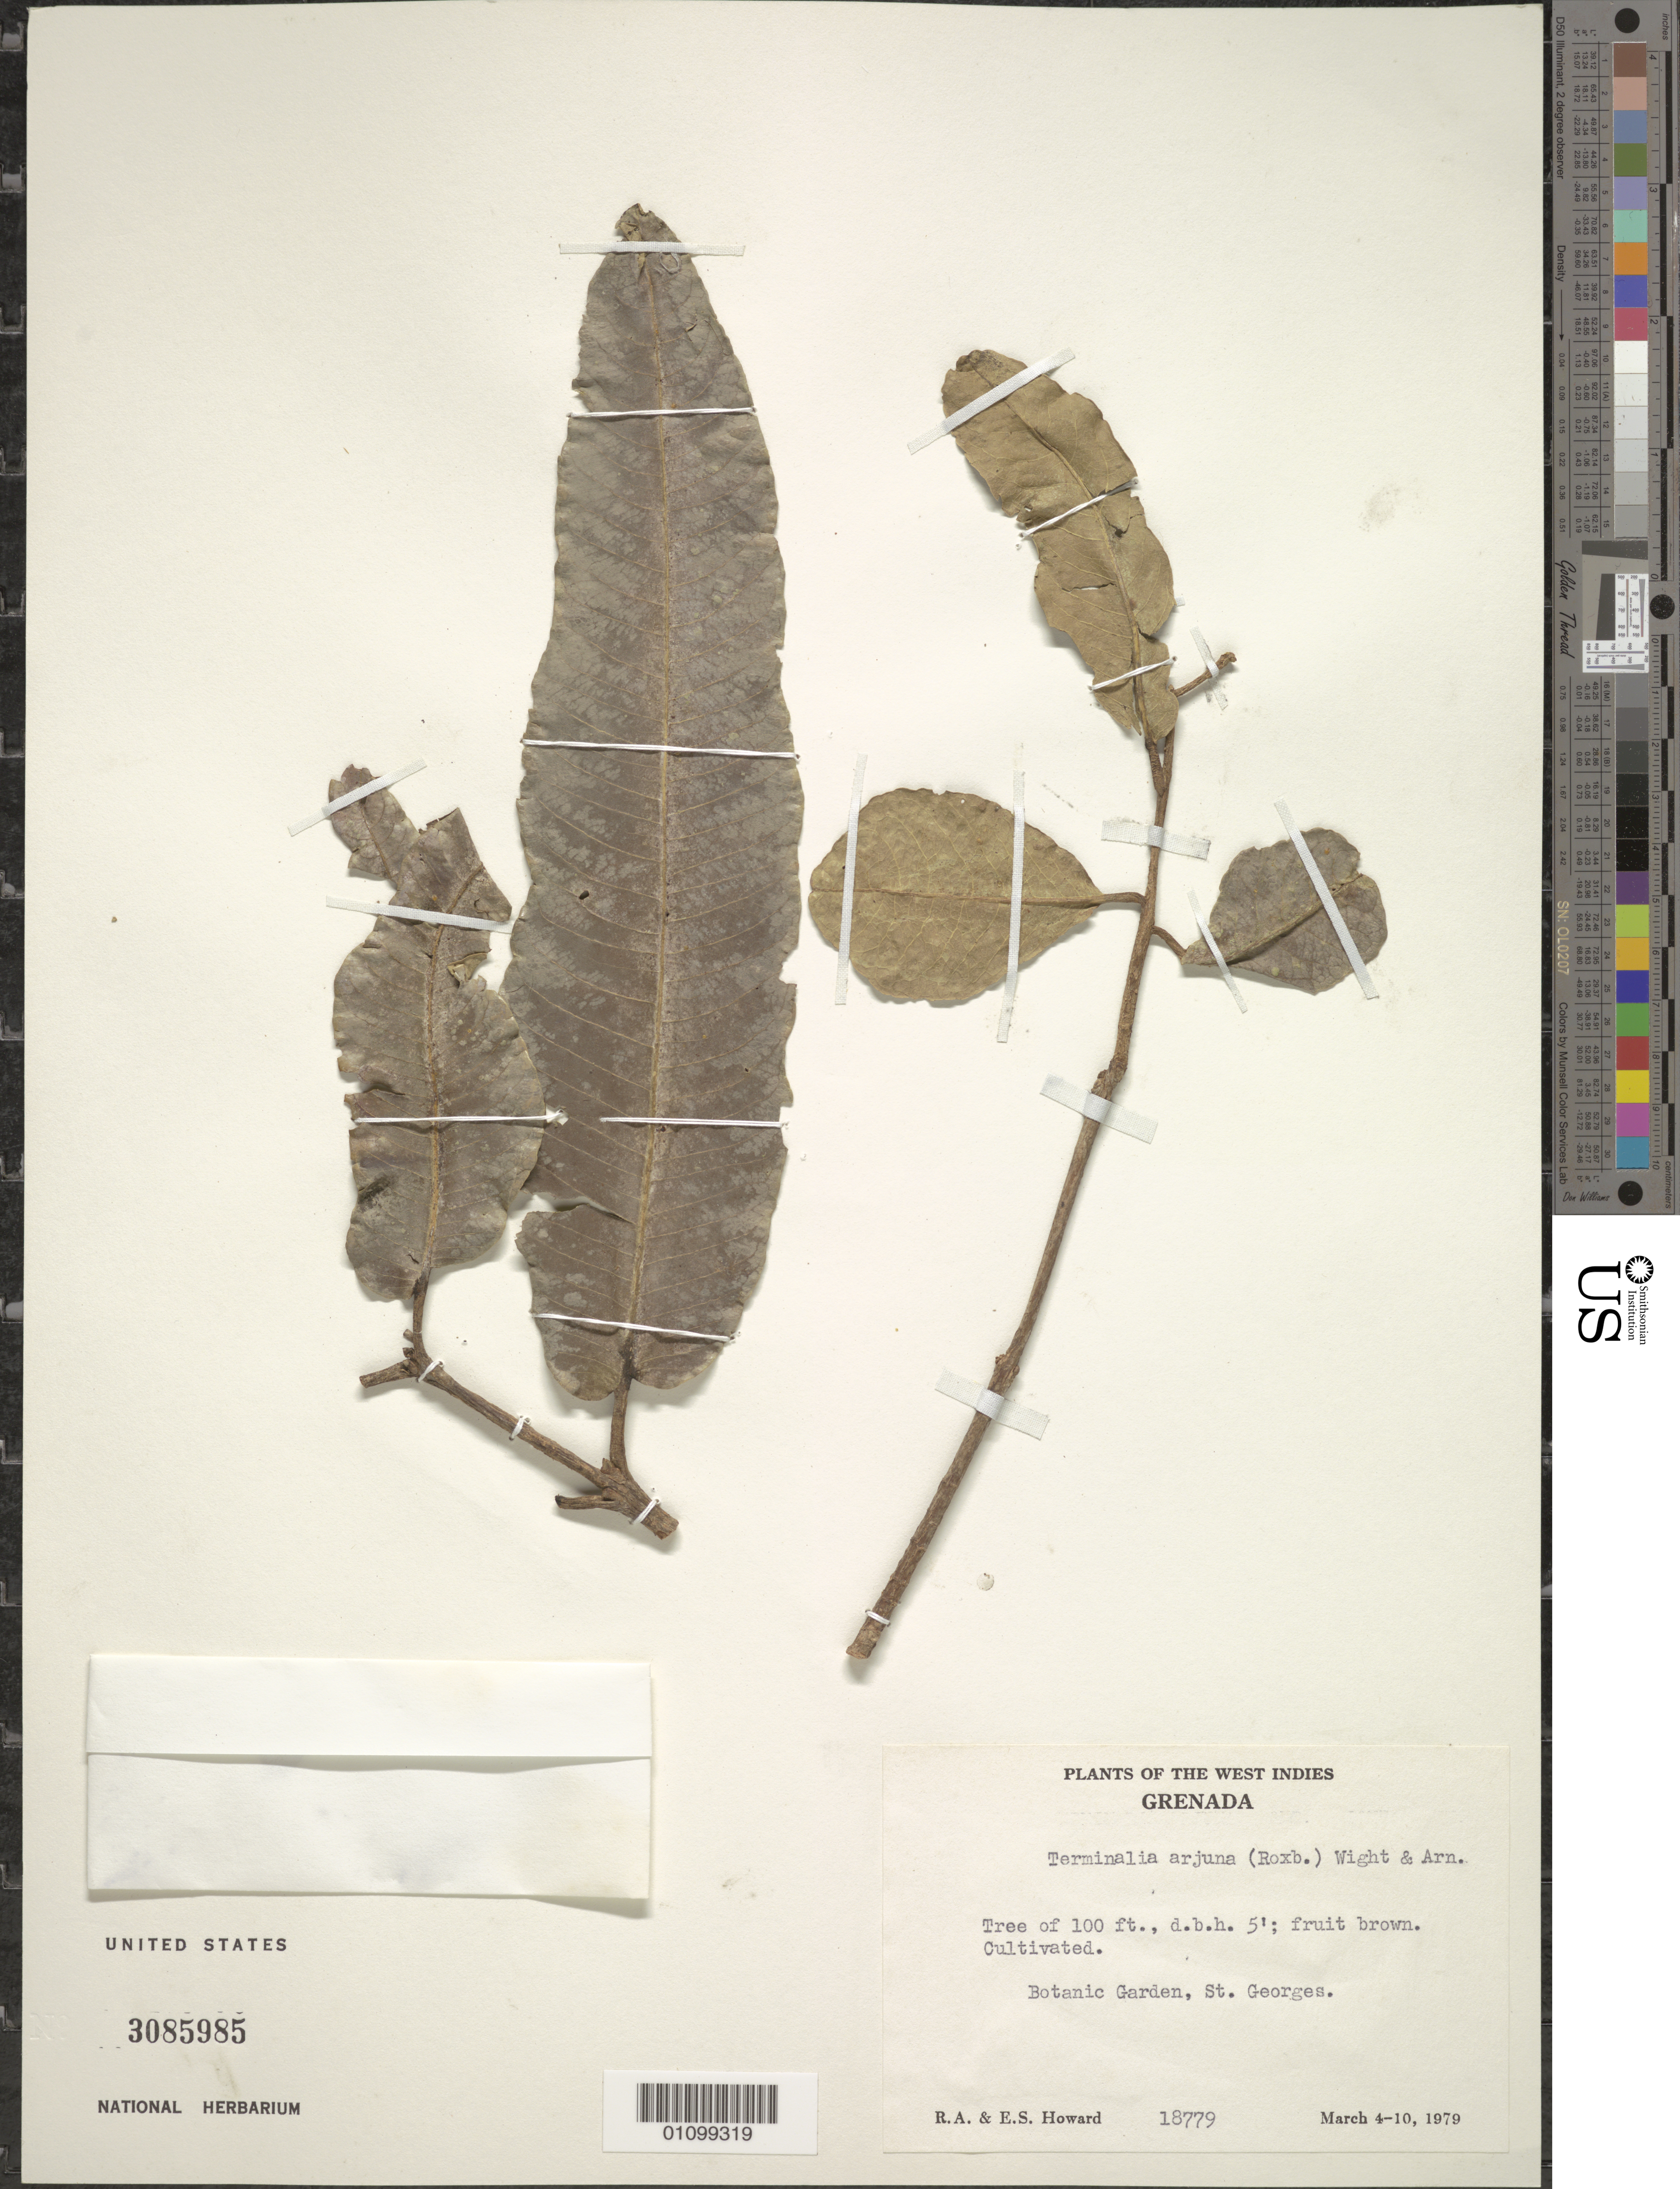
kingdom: Plantae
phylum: Tracheophyta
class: Magnoliopsida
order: Myrtales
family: Combretaceae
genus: Terminalia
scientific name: Terminalia arjuna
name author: (Roxb. ex DC.) Wight & Arn.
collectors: R. A. Howard & E. S. Howard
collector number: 18779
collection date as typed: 04 Mar 1979 to 10 Mar 1979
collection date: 1979-03-04/1979-03-10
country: Grenada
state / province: Saint George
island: Grenada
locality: Botanic Garden.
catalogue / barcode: US 3085985